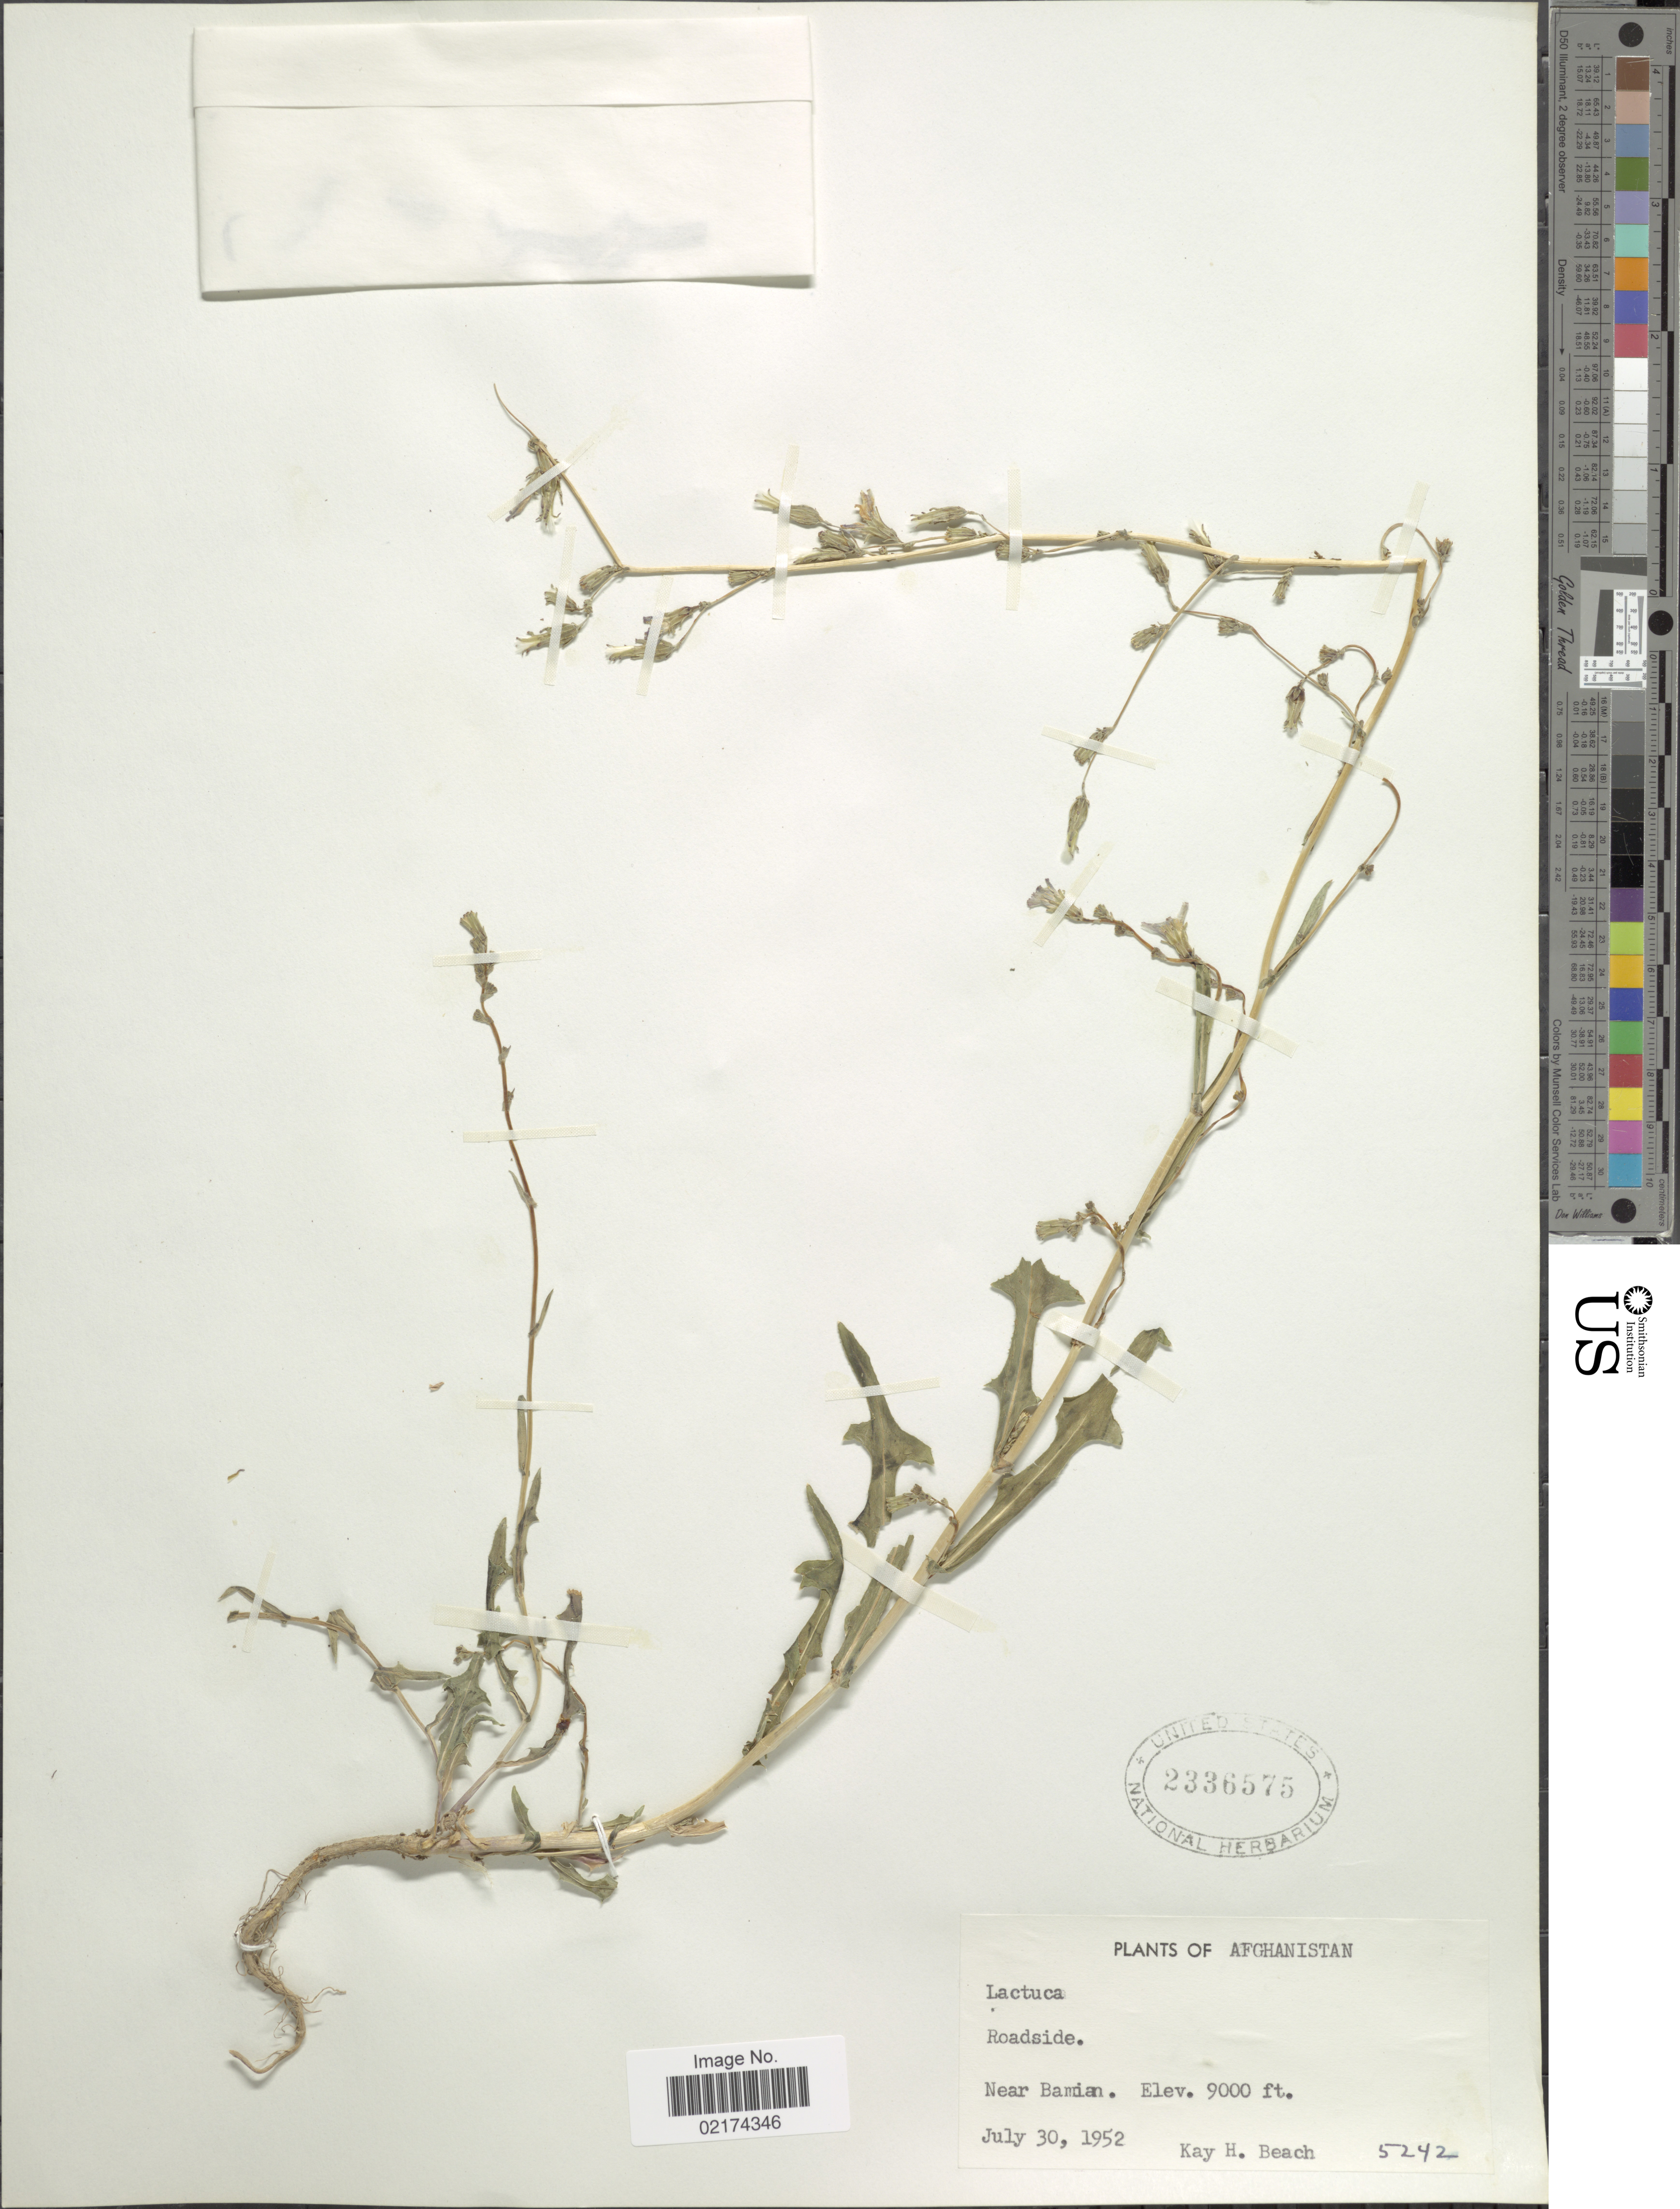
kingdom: Plantae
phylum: Tracheophyta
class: Magnoliopsida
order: Asterales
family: Asteraceae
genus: Lactuca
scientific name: Lactuca sp.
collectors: K. H. Beach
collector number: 5242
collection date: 1952-07-30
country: Afghanistan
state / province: Bamian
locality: Near Bamian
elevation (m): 2743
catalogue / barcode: US 2336575